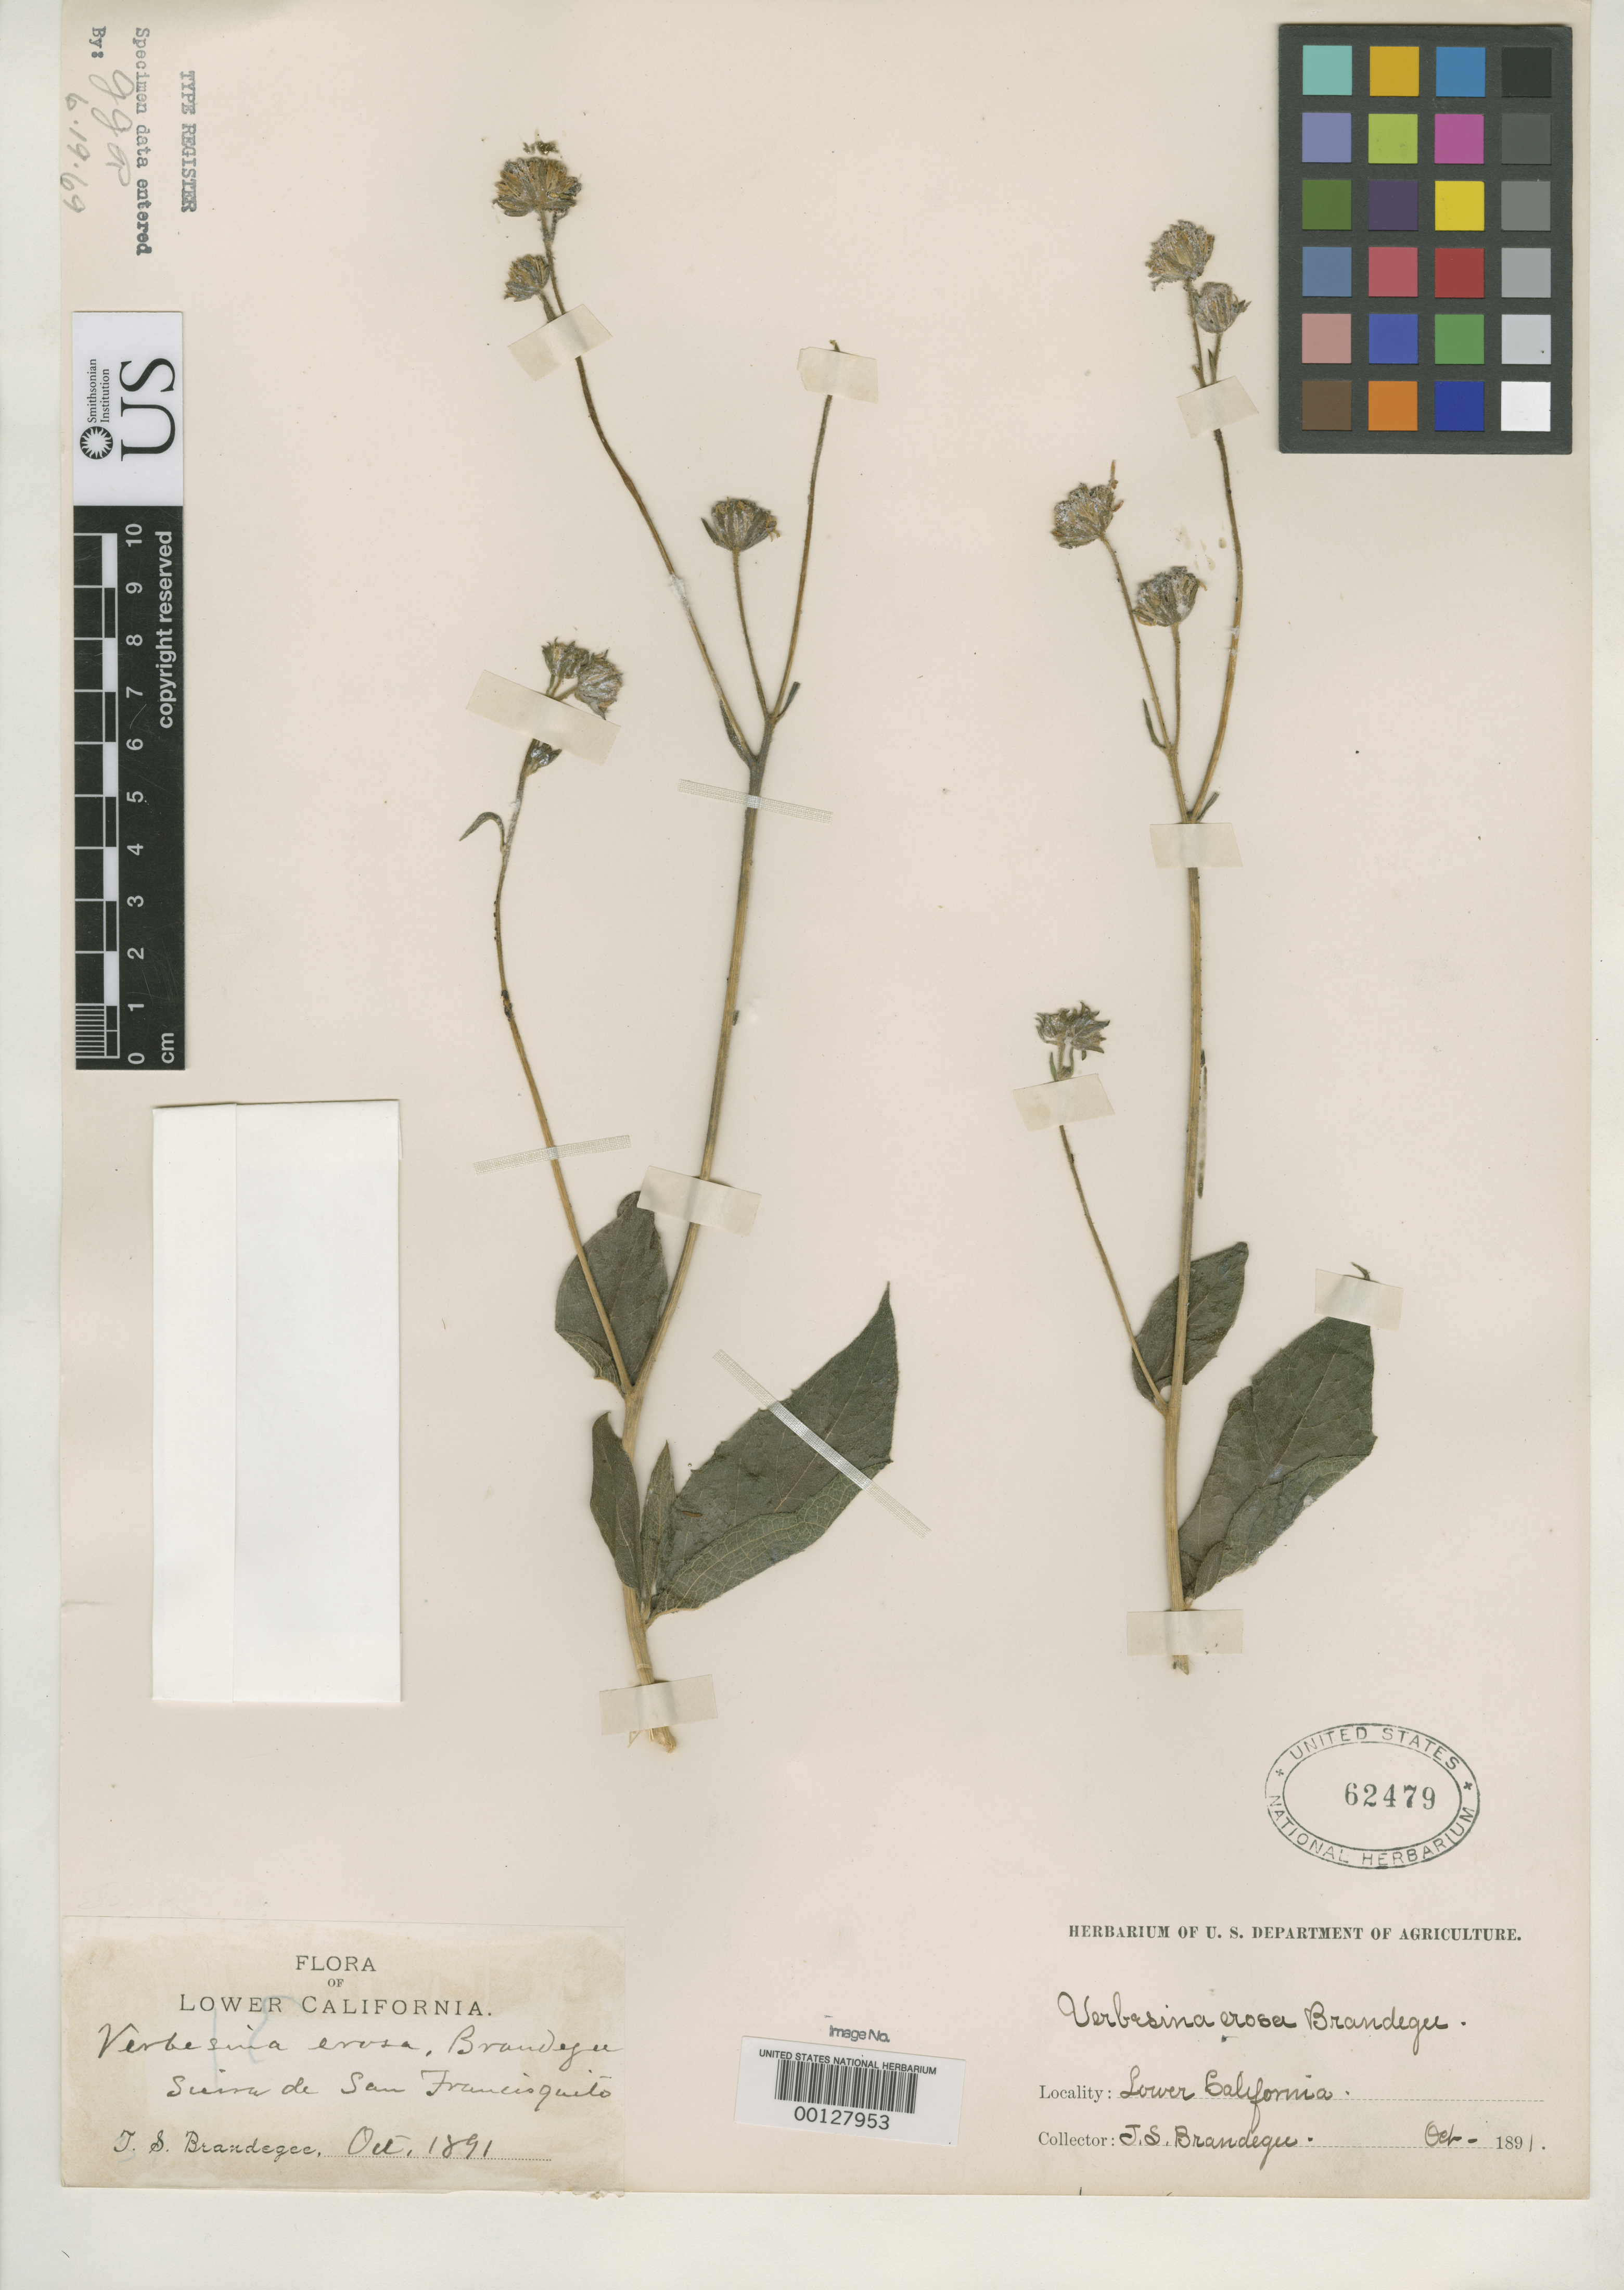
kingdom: Plantae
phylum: Tracheophyta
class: Magnoliopsida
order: Asterales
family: Asteraceae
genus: Verbesina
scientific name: Verbesina erosa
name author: Brandegee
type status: Type Collection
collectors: T. S. Brandegee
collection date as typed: Oct 1891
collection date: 1891-10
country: Mexico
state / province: Baja California Norte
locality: Suiva de San Francisquito.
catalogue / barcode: US 62479